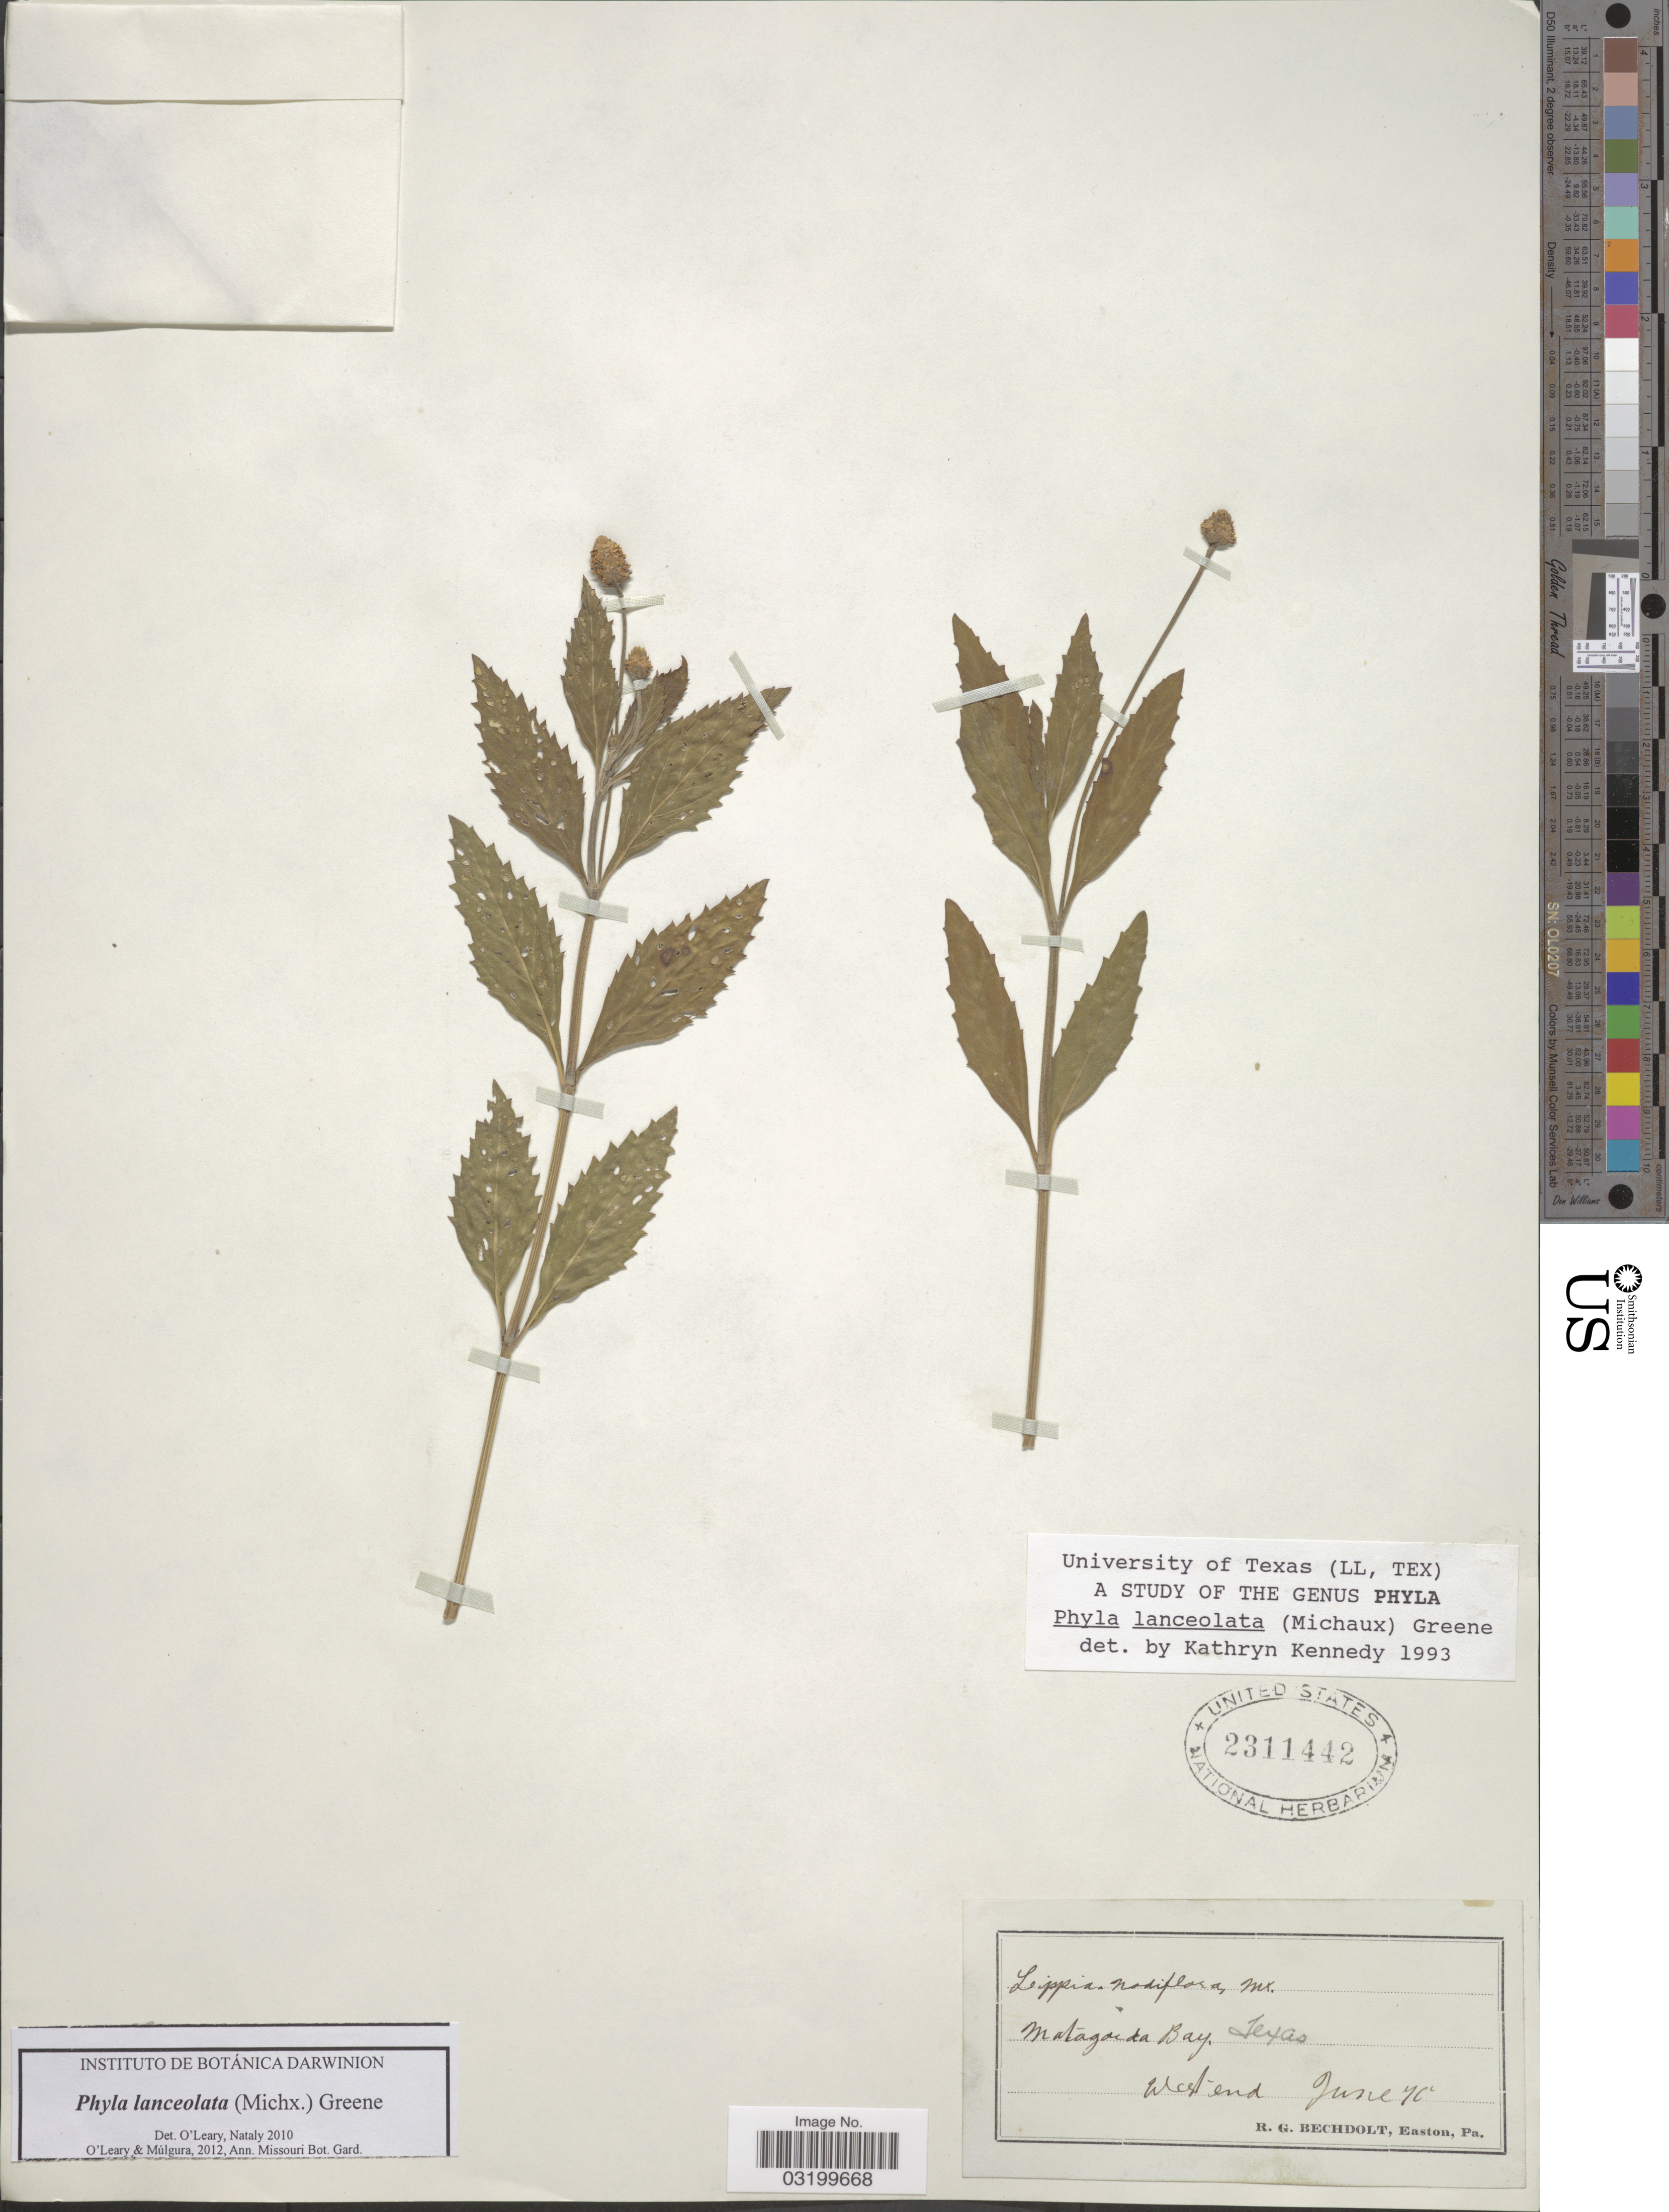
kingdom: Plantae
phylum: Tracheophyta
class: Magnoliopsida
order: Lamiales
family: Verbenaceae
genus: Phyla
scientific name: Phyla lanceolata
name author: (Michx.) Greene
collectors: R. Bechdolt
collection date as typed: Transcribed d/m/y: /6/76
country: United States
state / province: Texas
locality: Matagorda Bay. West end.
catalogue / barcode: US 2311442